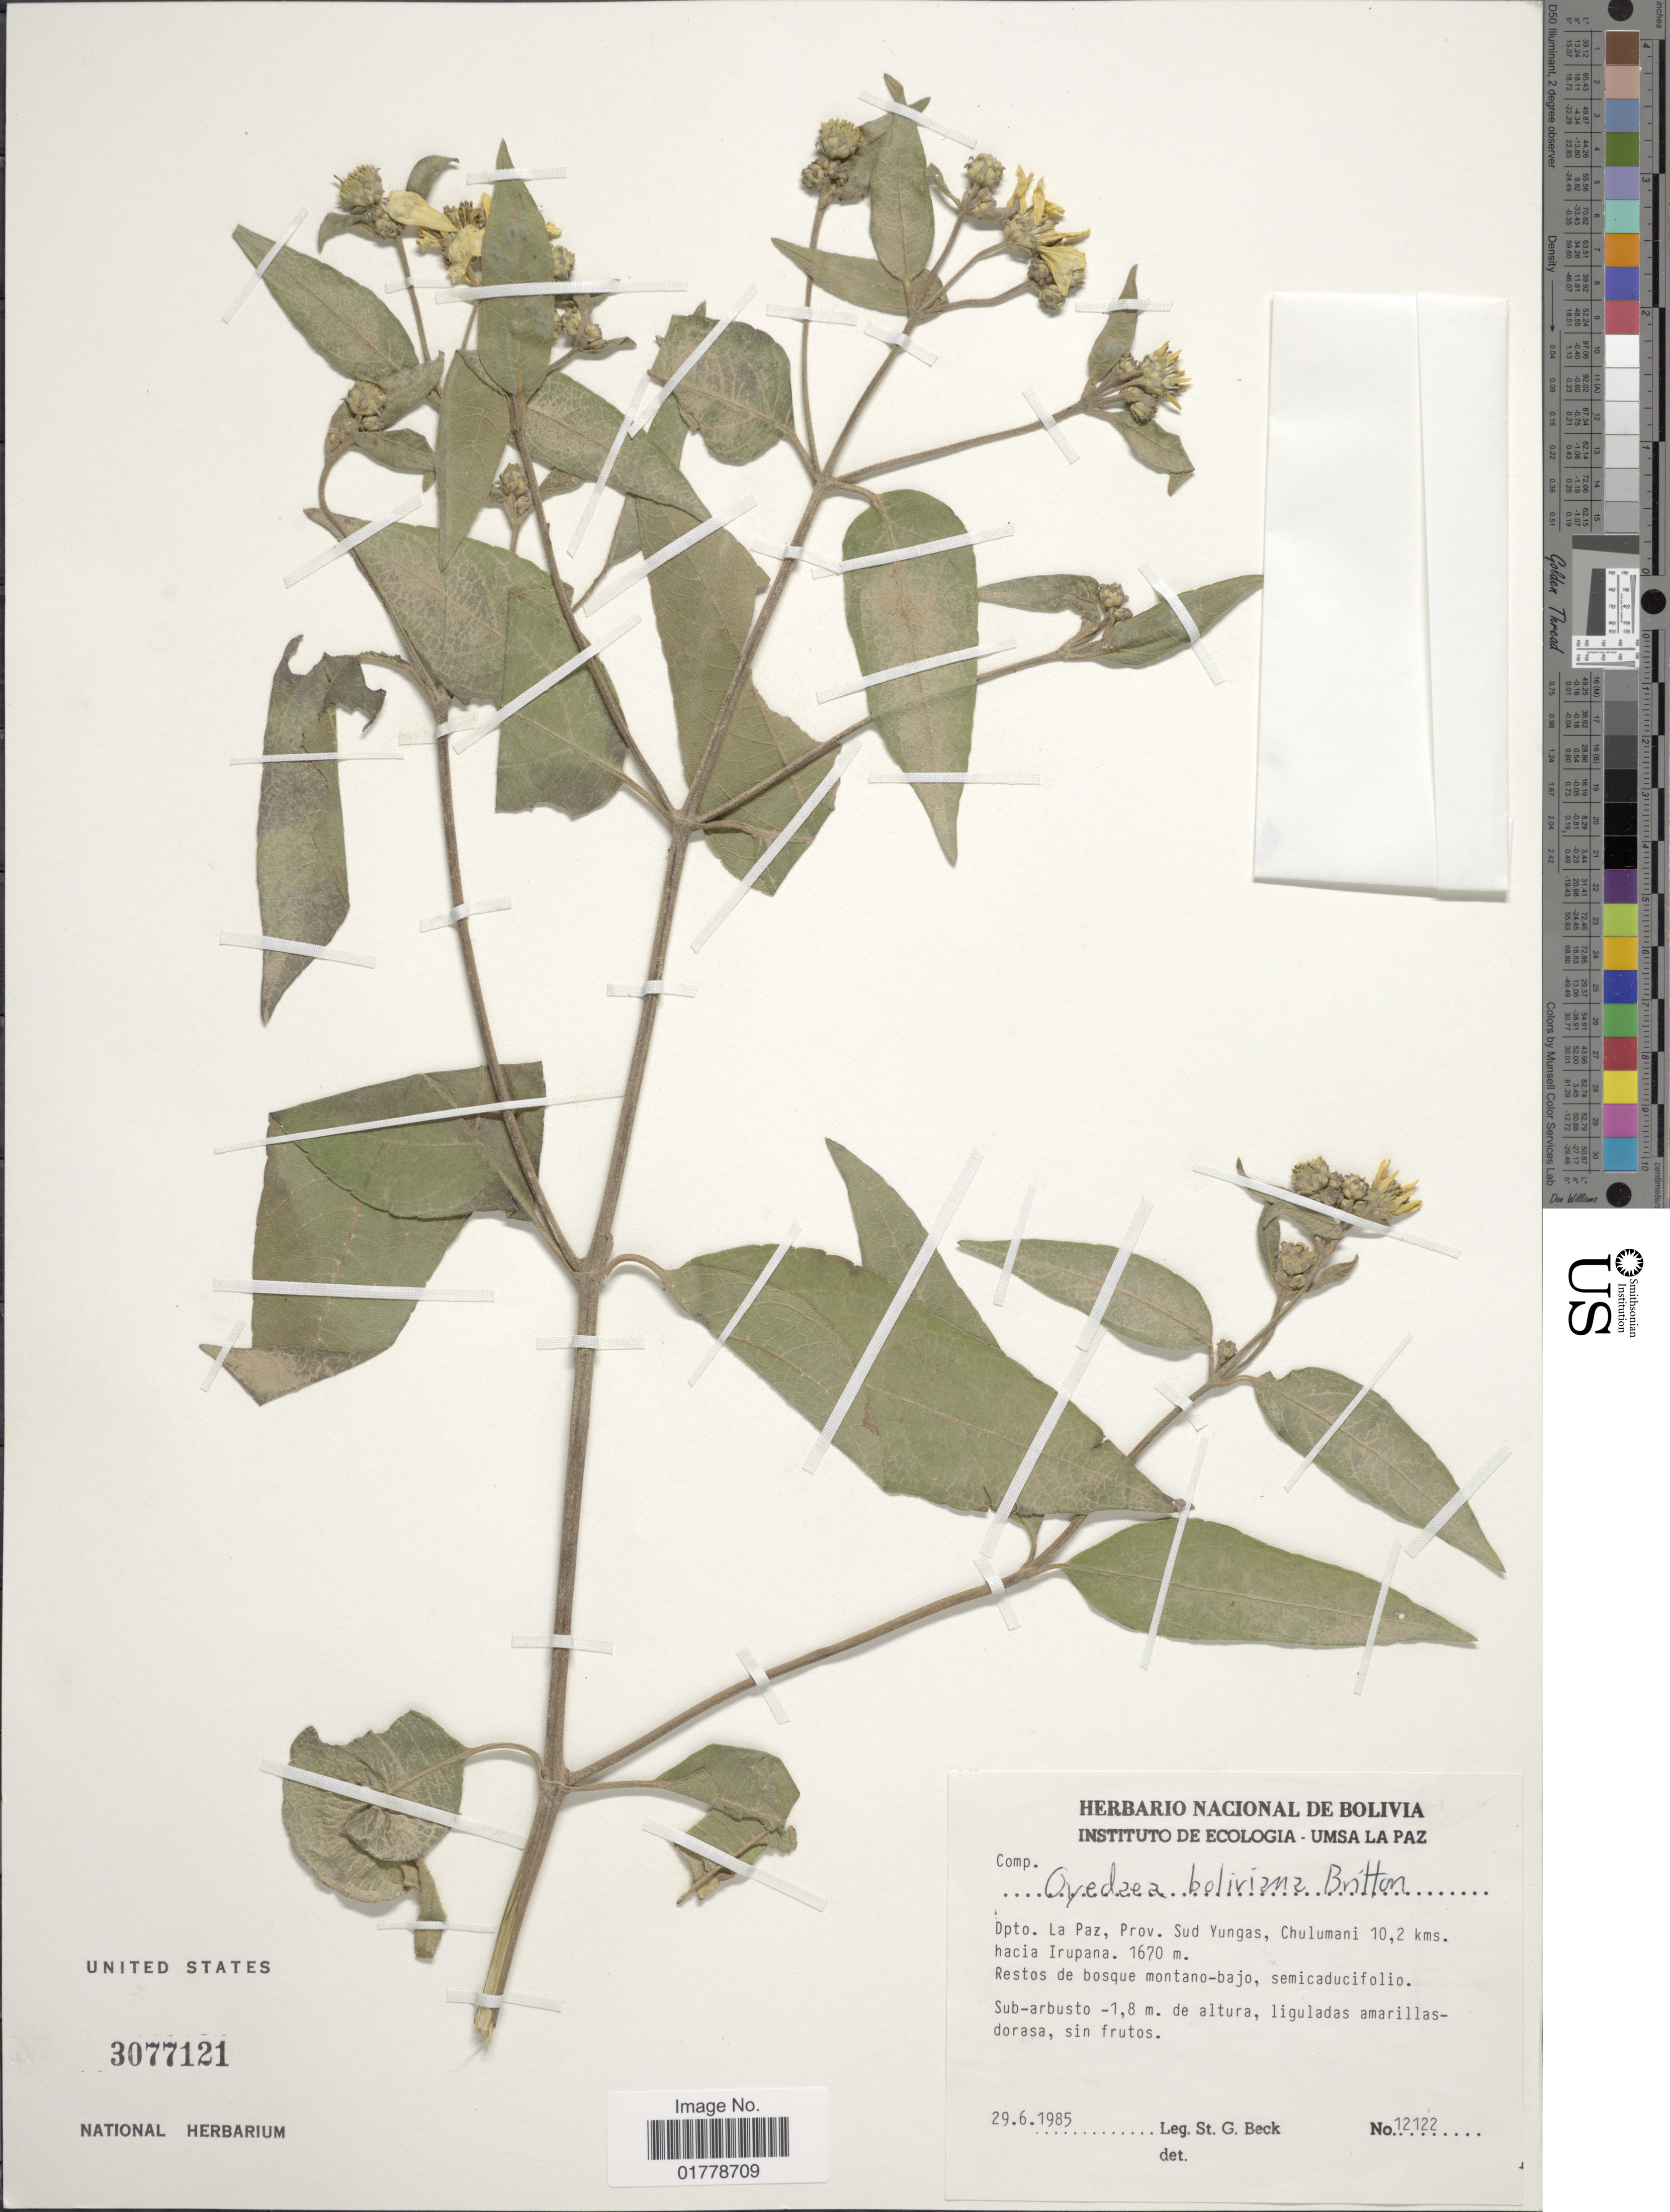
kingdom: Plantae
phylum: Tracheophyta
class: Magnoliopsida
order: Asterales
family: Asteraceae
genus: Oyedaea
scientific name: Oyedaea boliviana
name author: Britton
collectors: S. G. Beck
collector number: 12122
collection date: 1985-06-29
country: Bolivia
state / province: La Paz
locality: Dpto. La Paz, Prov. Sud Yungas, Chulumani 10,2 kms. hacia Irupana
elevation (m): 1670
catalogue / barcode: US 3077121